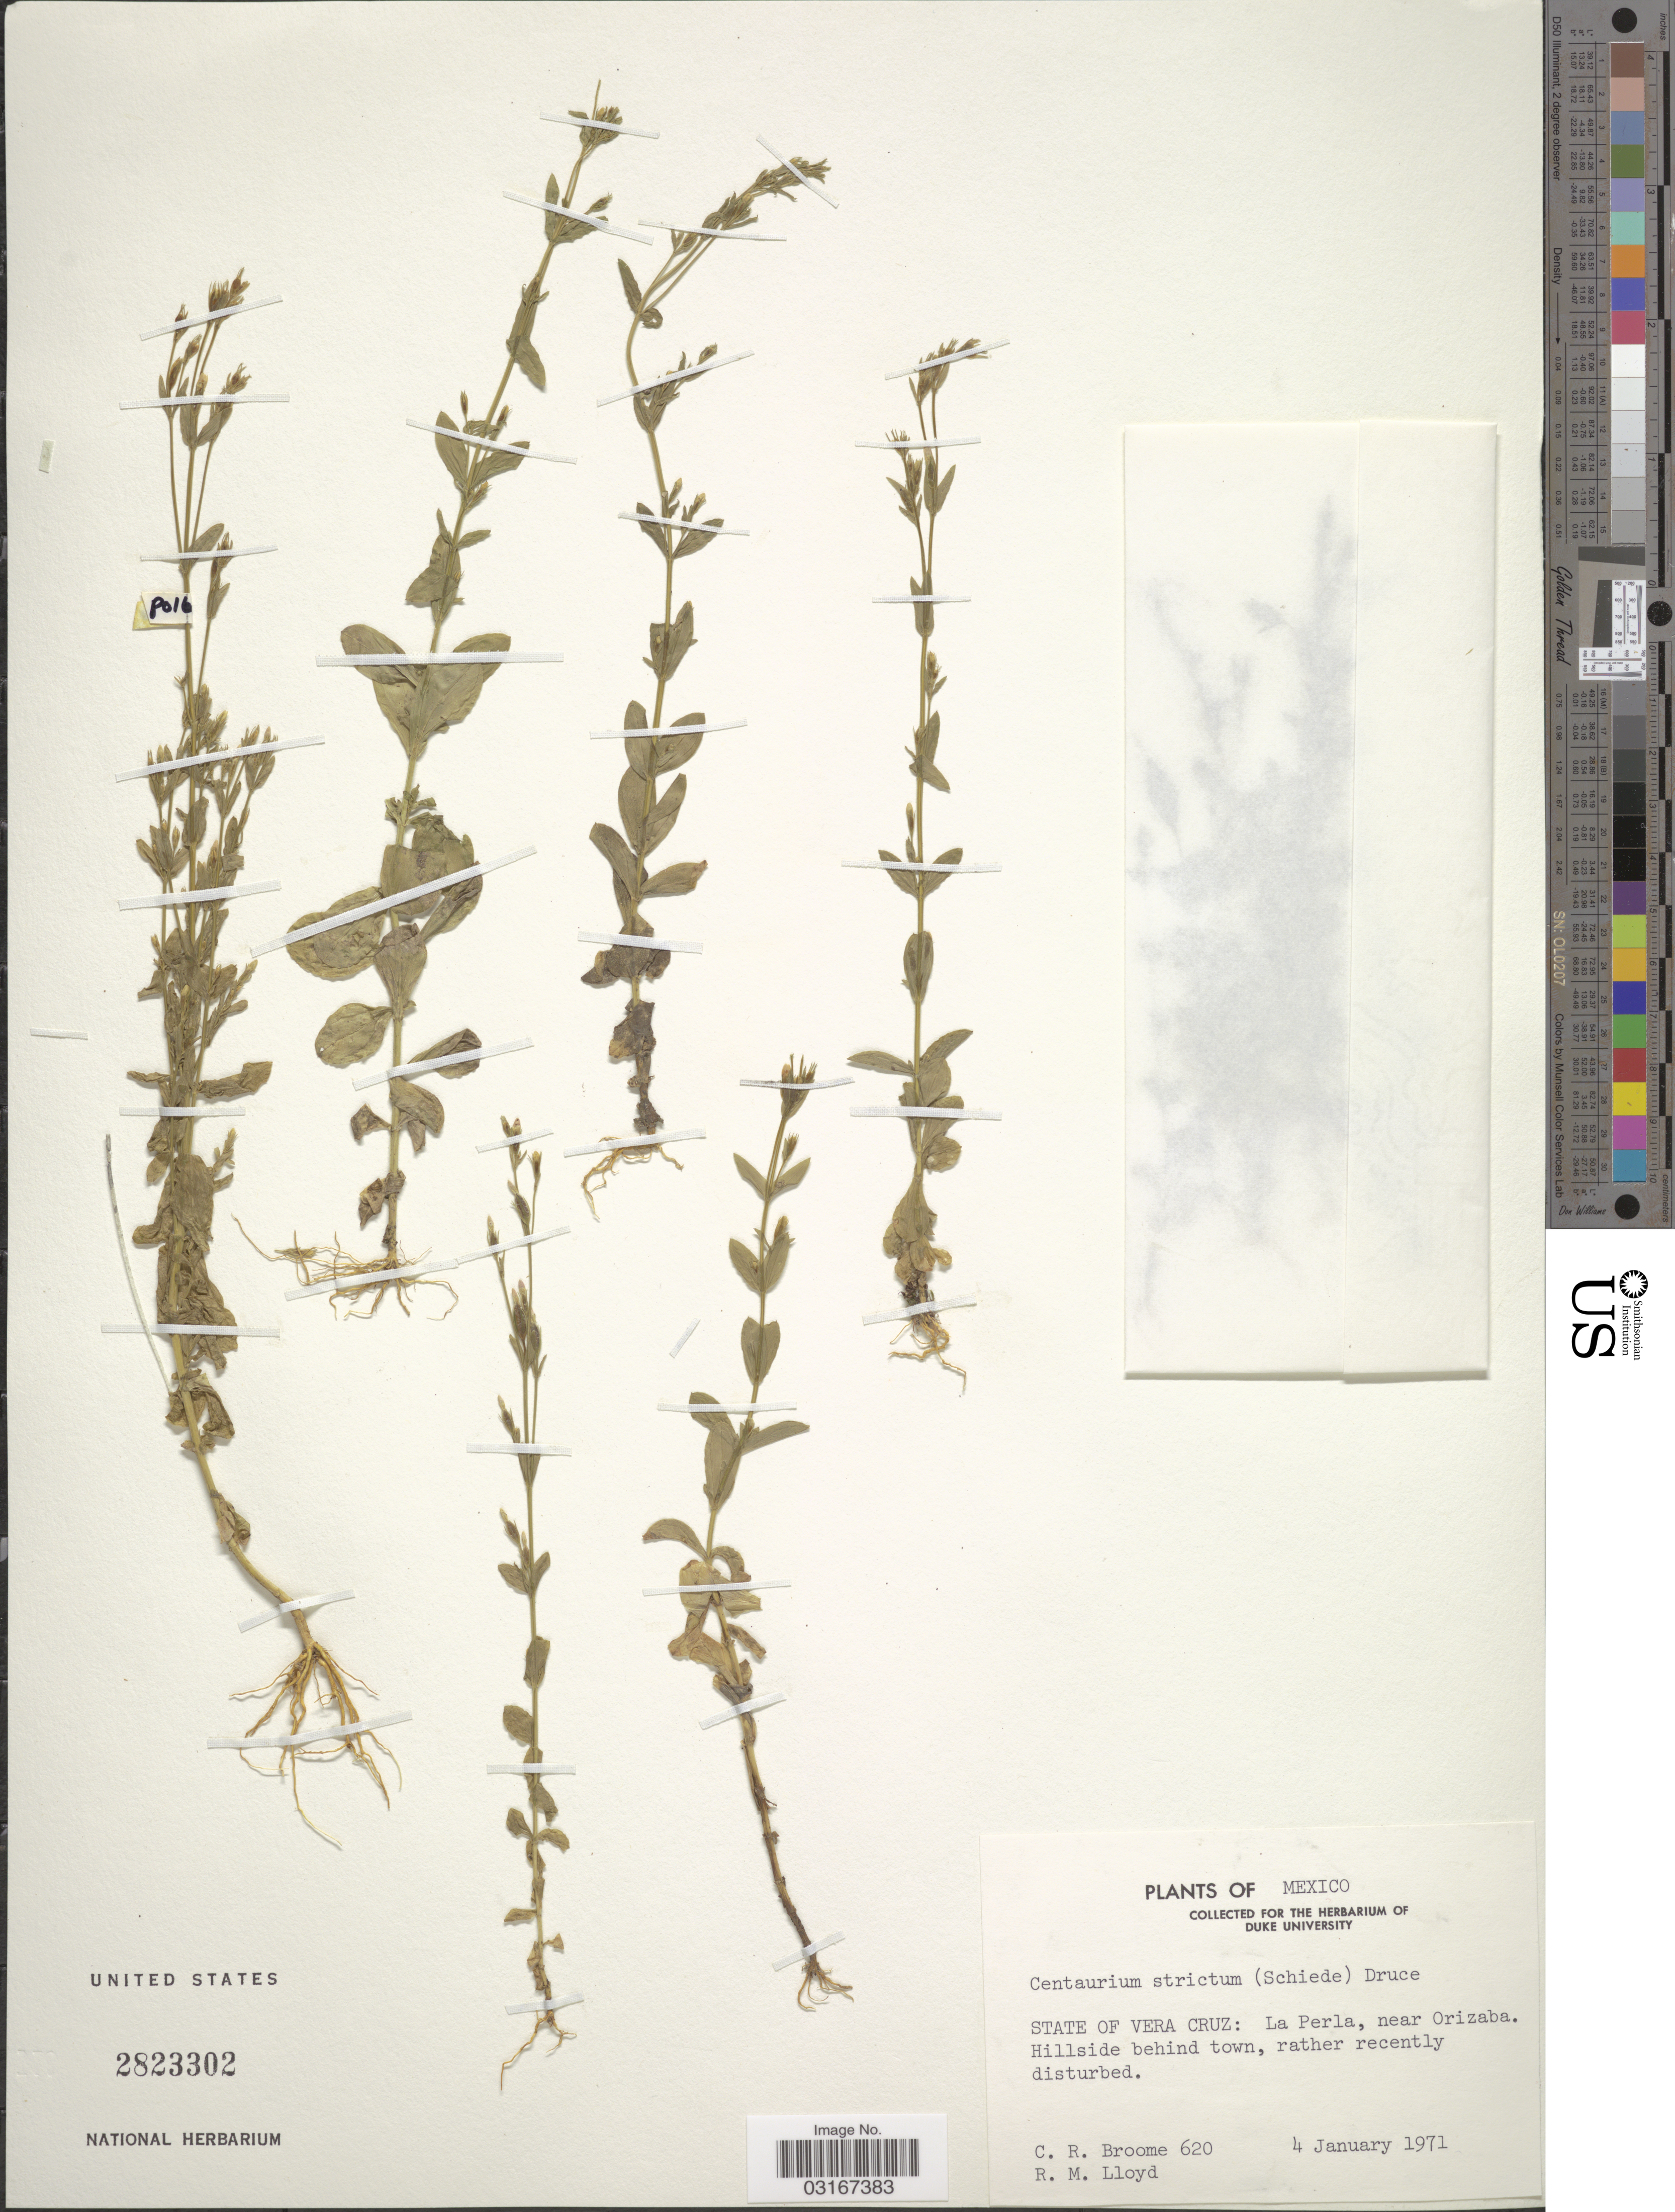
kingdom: Plantae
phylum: Tracheophyta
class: Magnoliopsida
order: Gentianales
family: Gentianaceae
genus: Centaurium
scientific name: Centaurium strictum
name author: (Schiede) Druce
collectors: C. R. Broome & R. M. Lloyd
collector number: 620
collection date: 1971-01-04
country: Mexico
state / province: Veracruz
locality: Vera Cruz: La Perla, near Orizaba.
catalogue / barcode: US 2823302